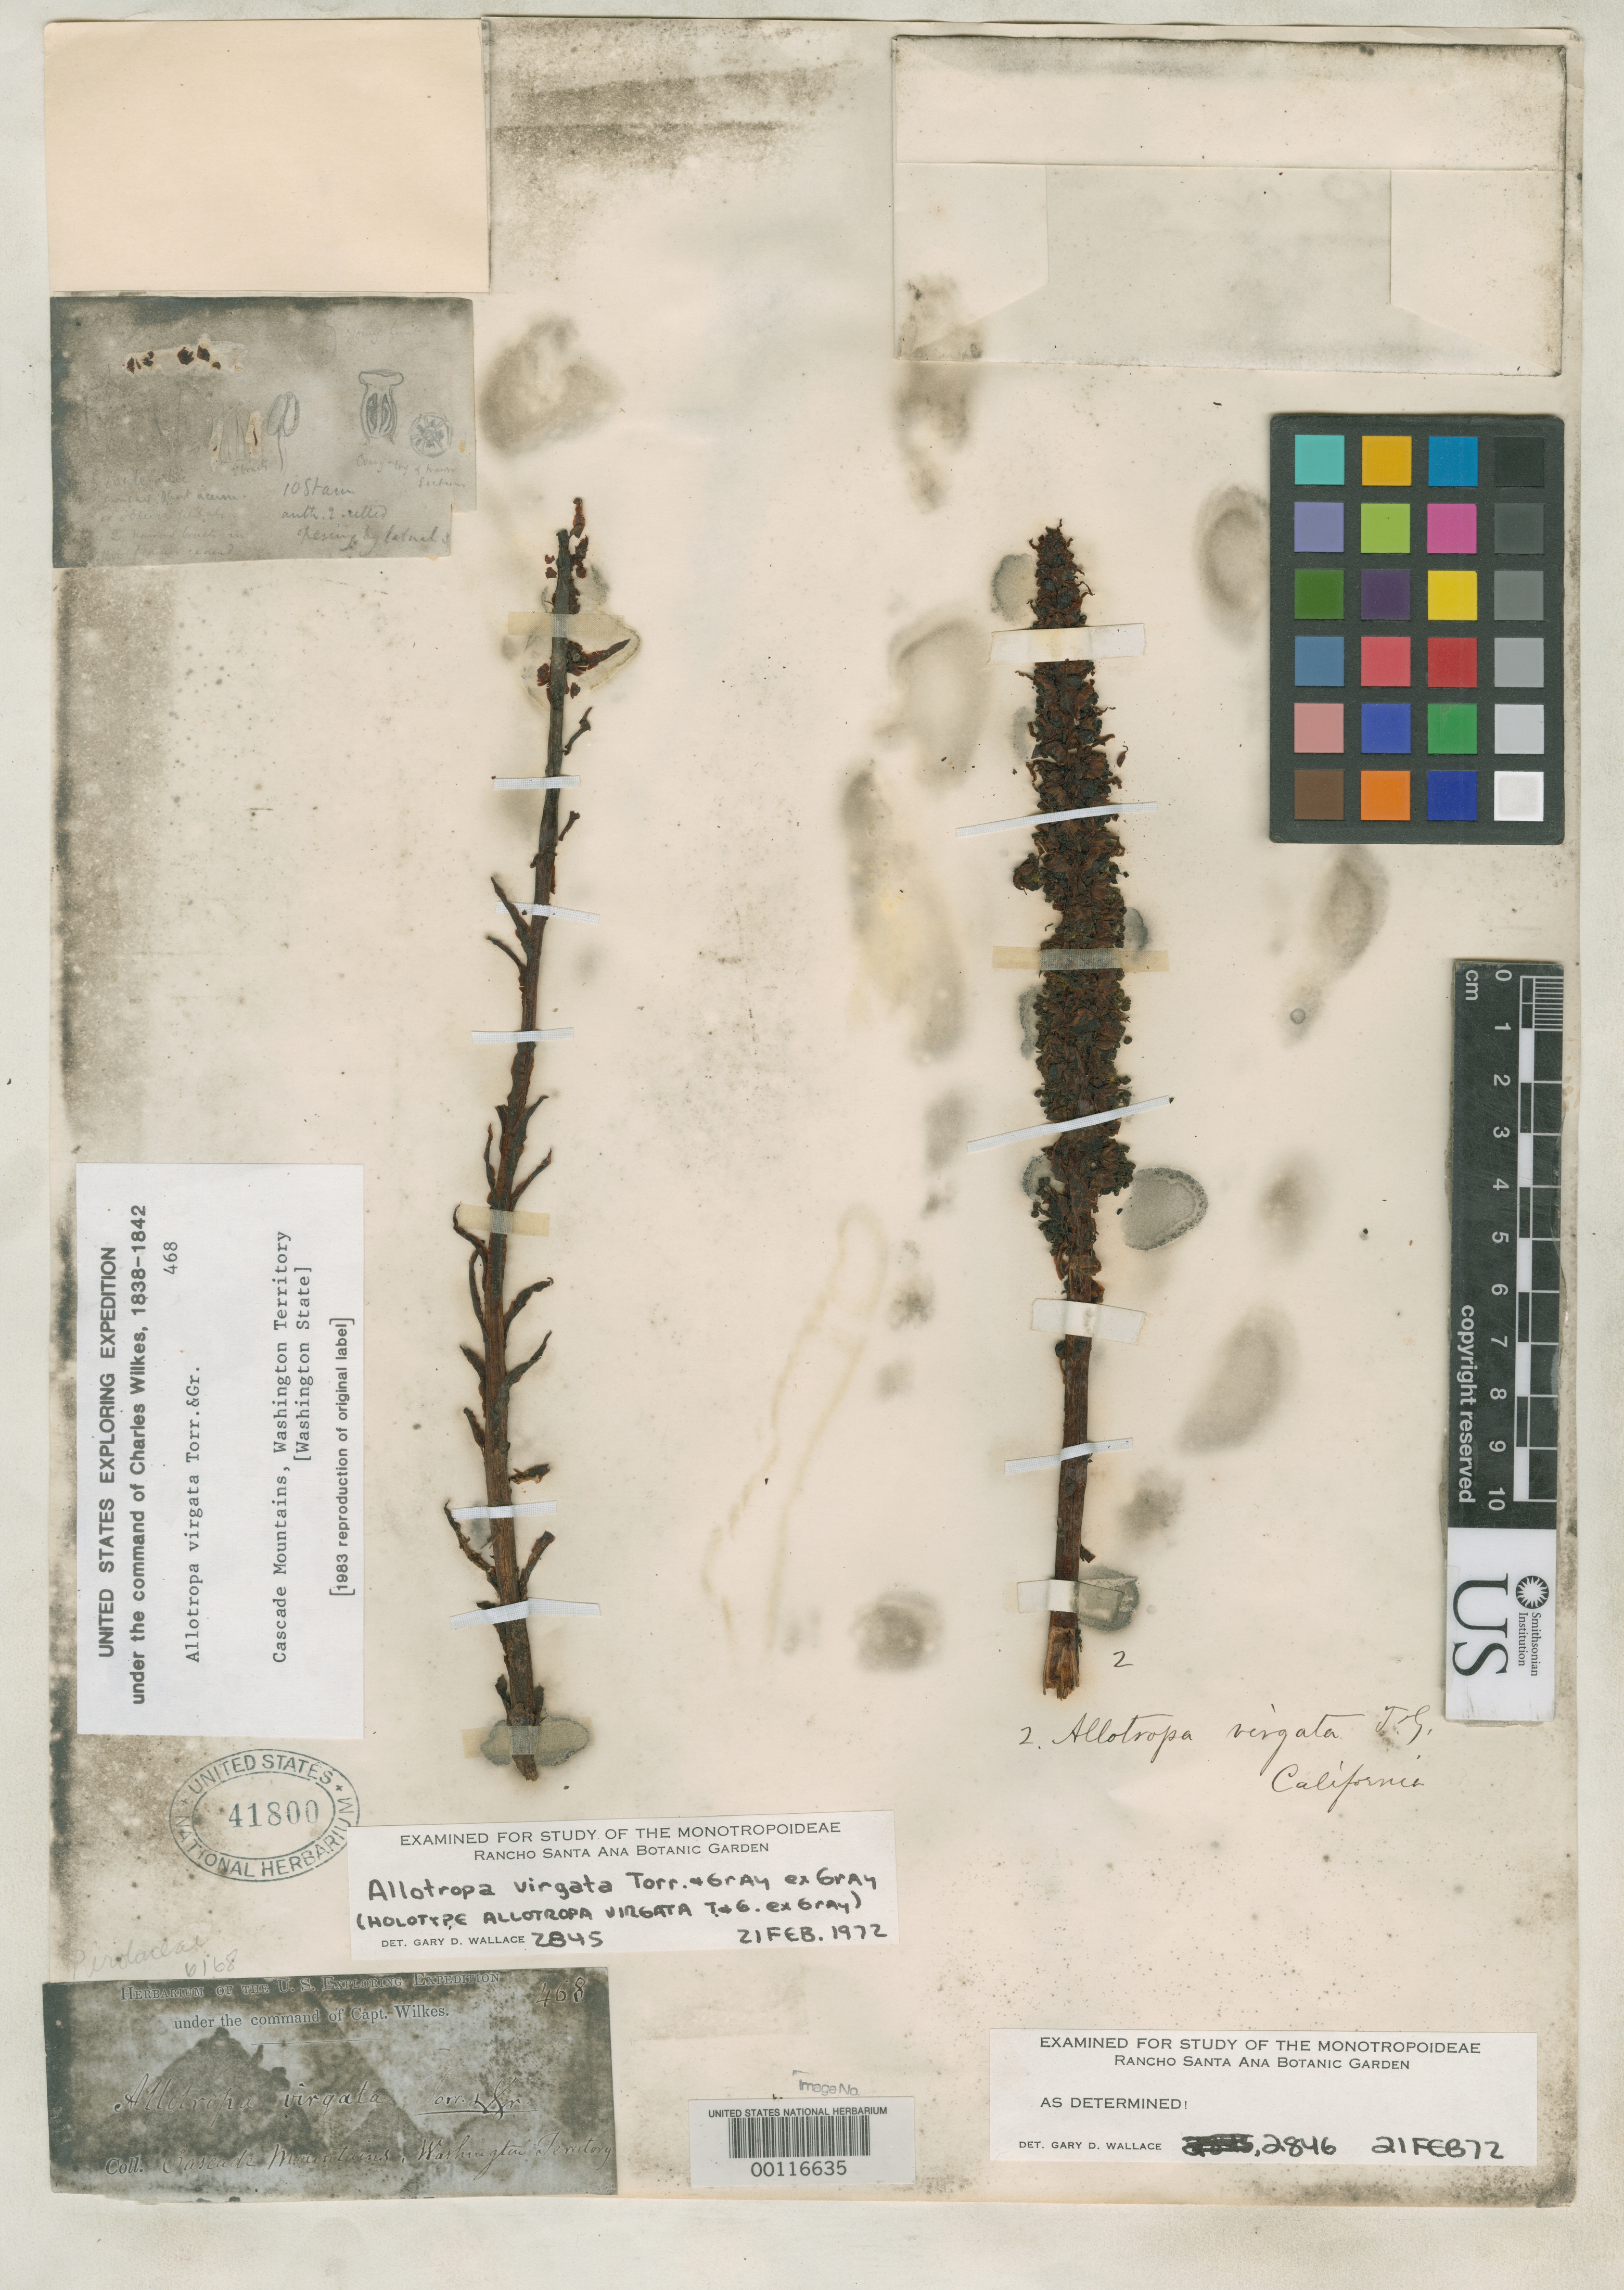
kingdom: Plantae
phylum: Tracheophyta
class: Magnoliopsida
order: Ericales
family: Ericaceae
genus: Allotropa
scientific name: Allotropa virgata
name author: Torr. & A. Gray ex A. Gray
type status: Holotype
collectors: Wilkes Explor. Exped.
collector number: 468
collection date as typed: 1838 to -- --- 1842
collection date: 1838/1842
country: United States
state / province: Washington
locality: Cascade Mountains.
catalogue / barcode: US 41800